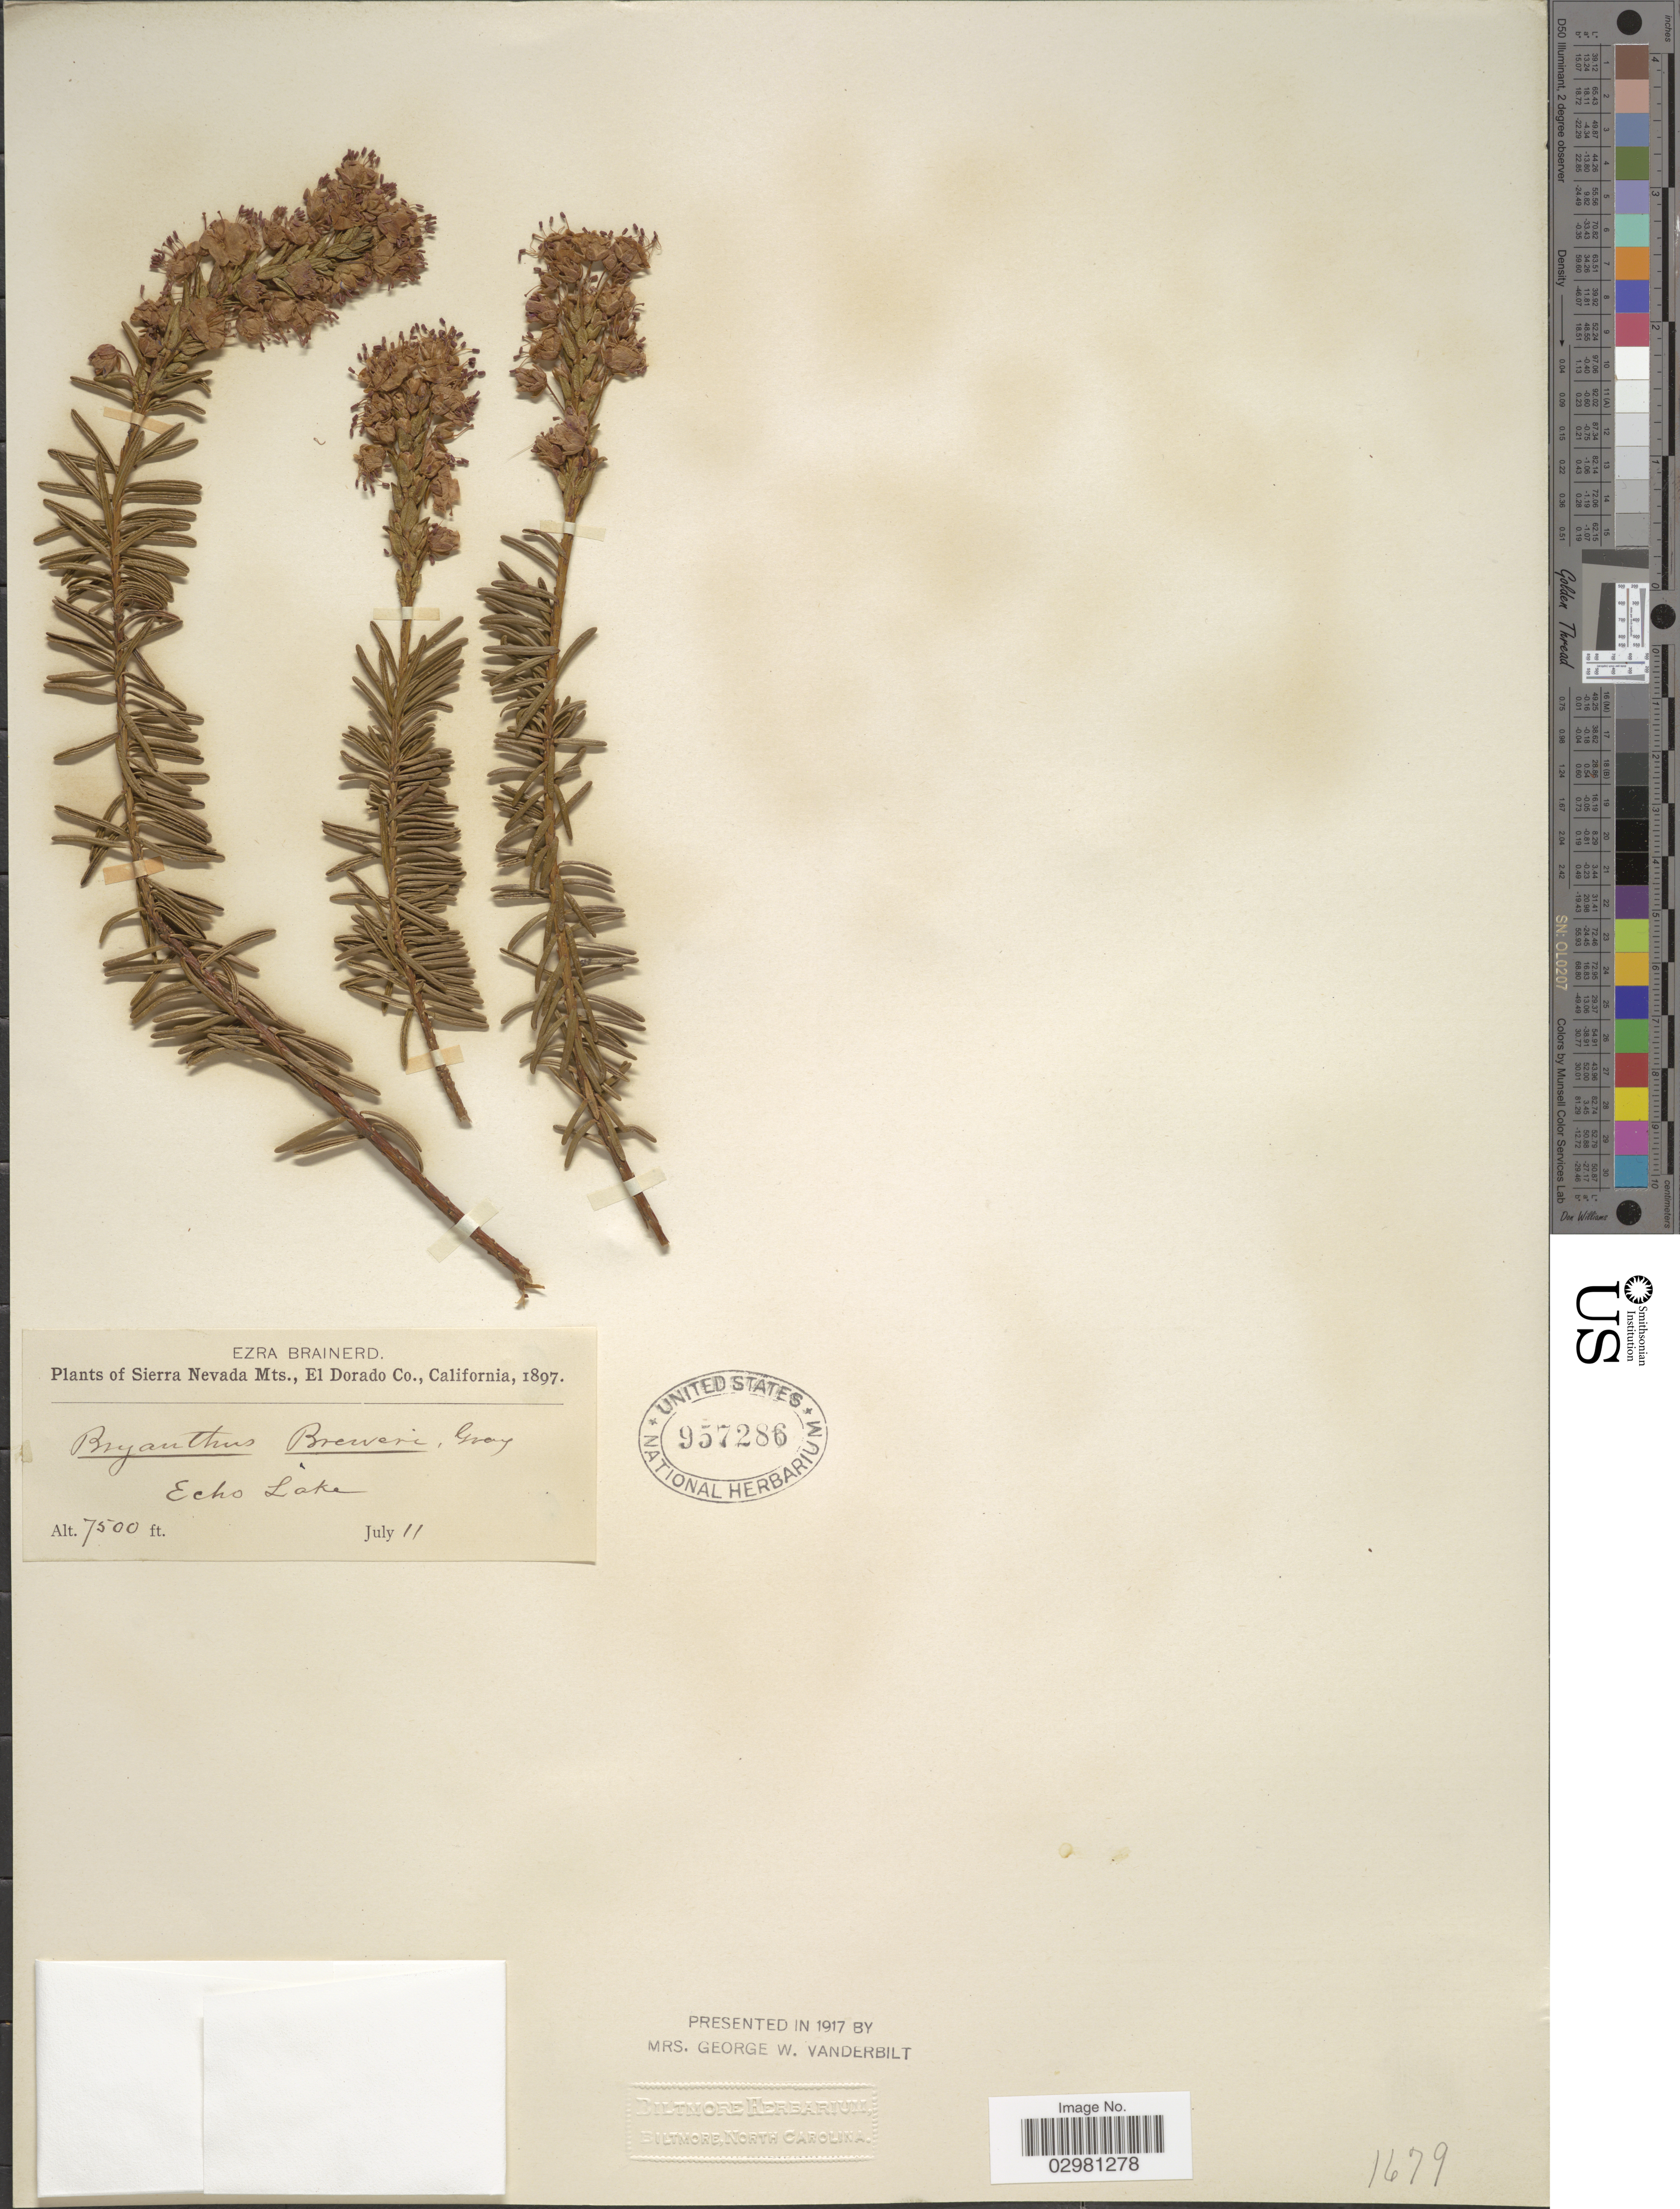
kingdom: Plantae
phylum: Tracheophyta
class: Magnoliopsida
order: Ericales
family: Ericaceae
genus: Phyllodoce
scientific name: Phyllodoce breweri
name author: (A. Gray) A. Heller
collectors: E. Brainerd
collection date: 1897-07-11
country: United States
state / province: California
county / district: El Dorado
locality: Sierra Nevada Mts., El Dorado Co., Echo Lake.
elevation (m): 2286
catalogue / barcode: US 957286